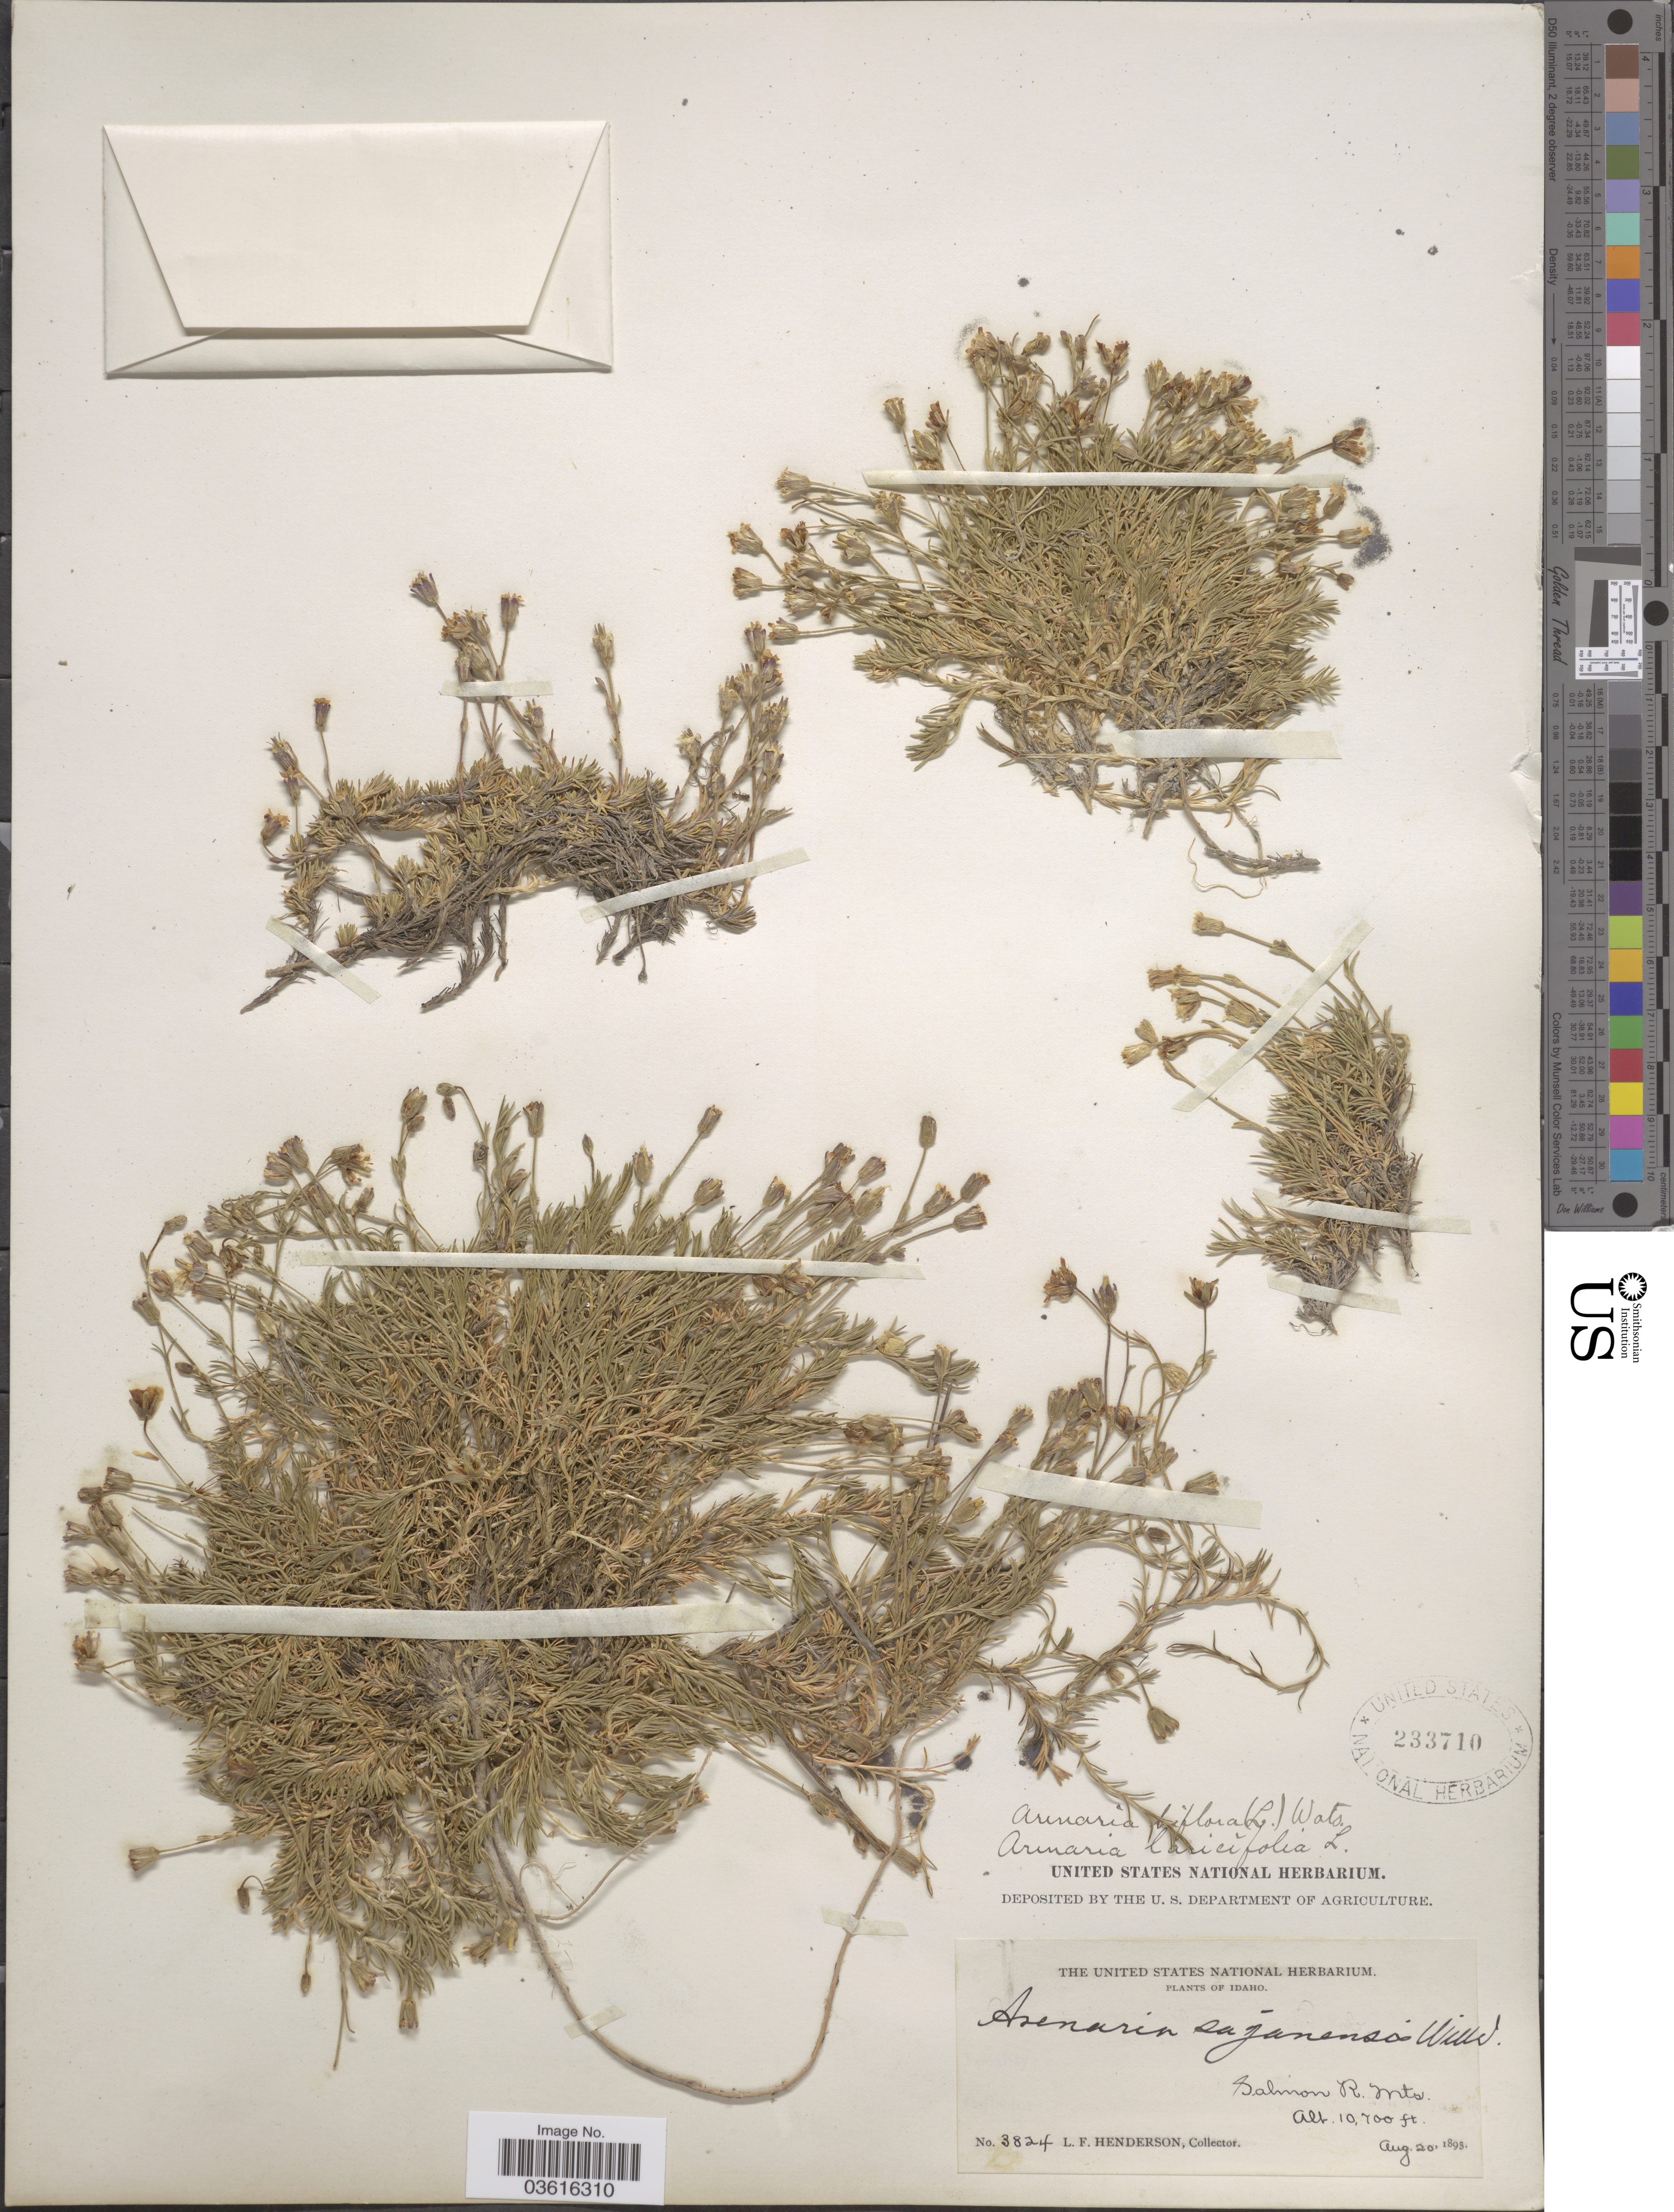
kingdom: Plantae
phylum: Tracheophyta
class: Magnoliopsida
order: Caryophyllales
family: Caryophyllaceae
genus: Cherleria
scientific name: Cherleria obtusiloba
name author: (Rydb.) A.J. Moore & Dillenb.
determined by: Strong, M. T., (US), Smithsonian Institution - National Museum of Natural History (UNITED STATES)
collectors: L. Henderson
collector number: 3824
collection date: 1895-08-20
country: United States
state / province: Idaho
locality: Salmon R. Mts.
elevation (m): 3261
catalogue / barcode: US 233710